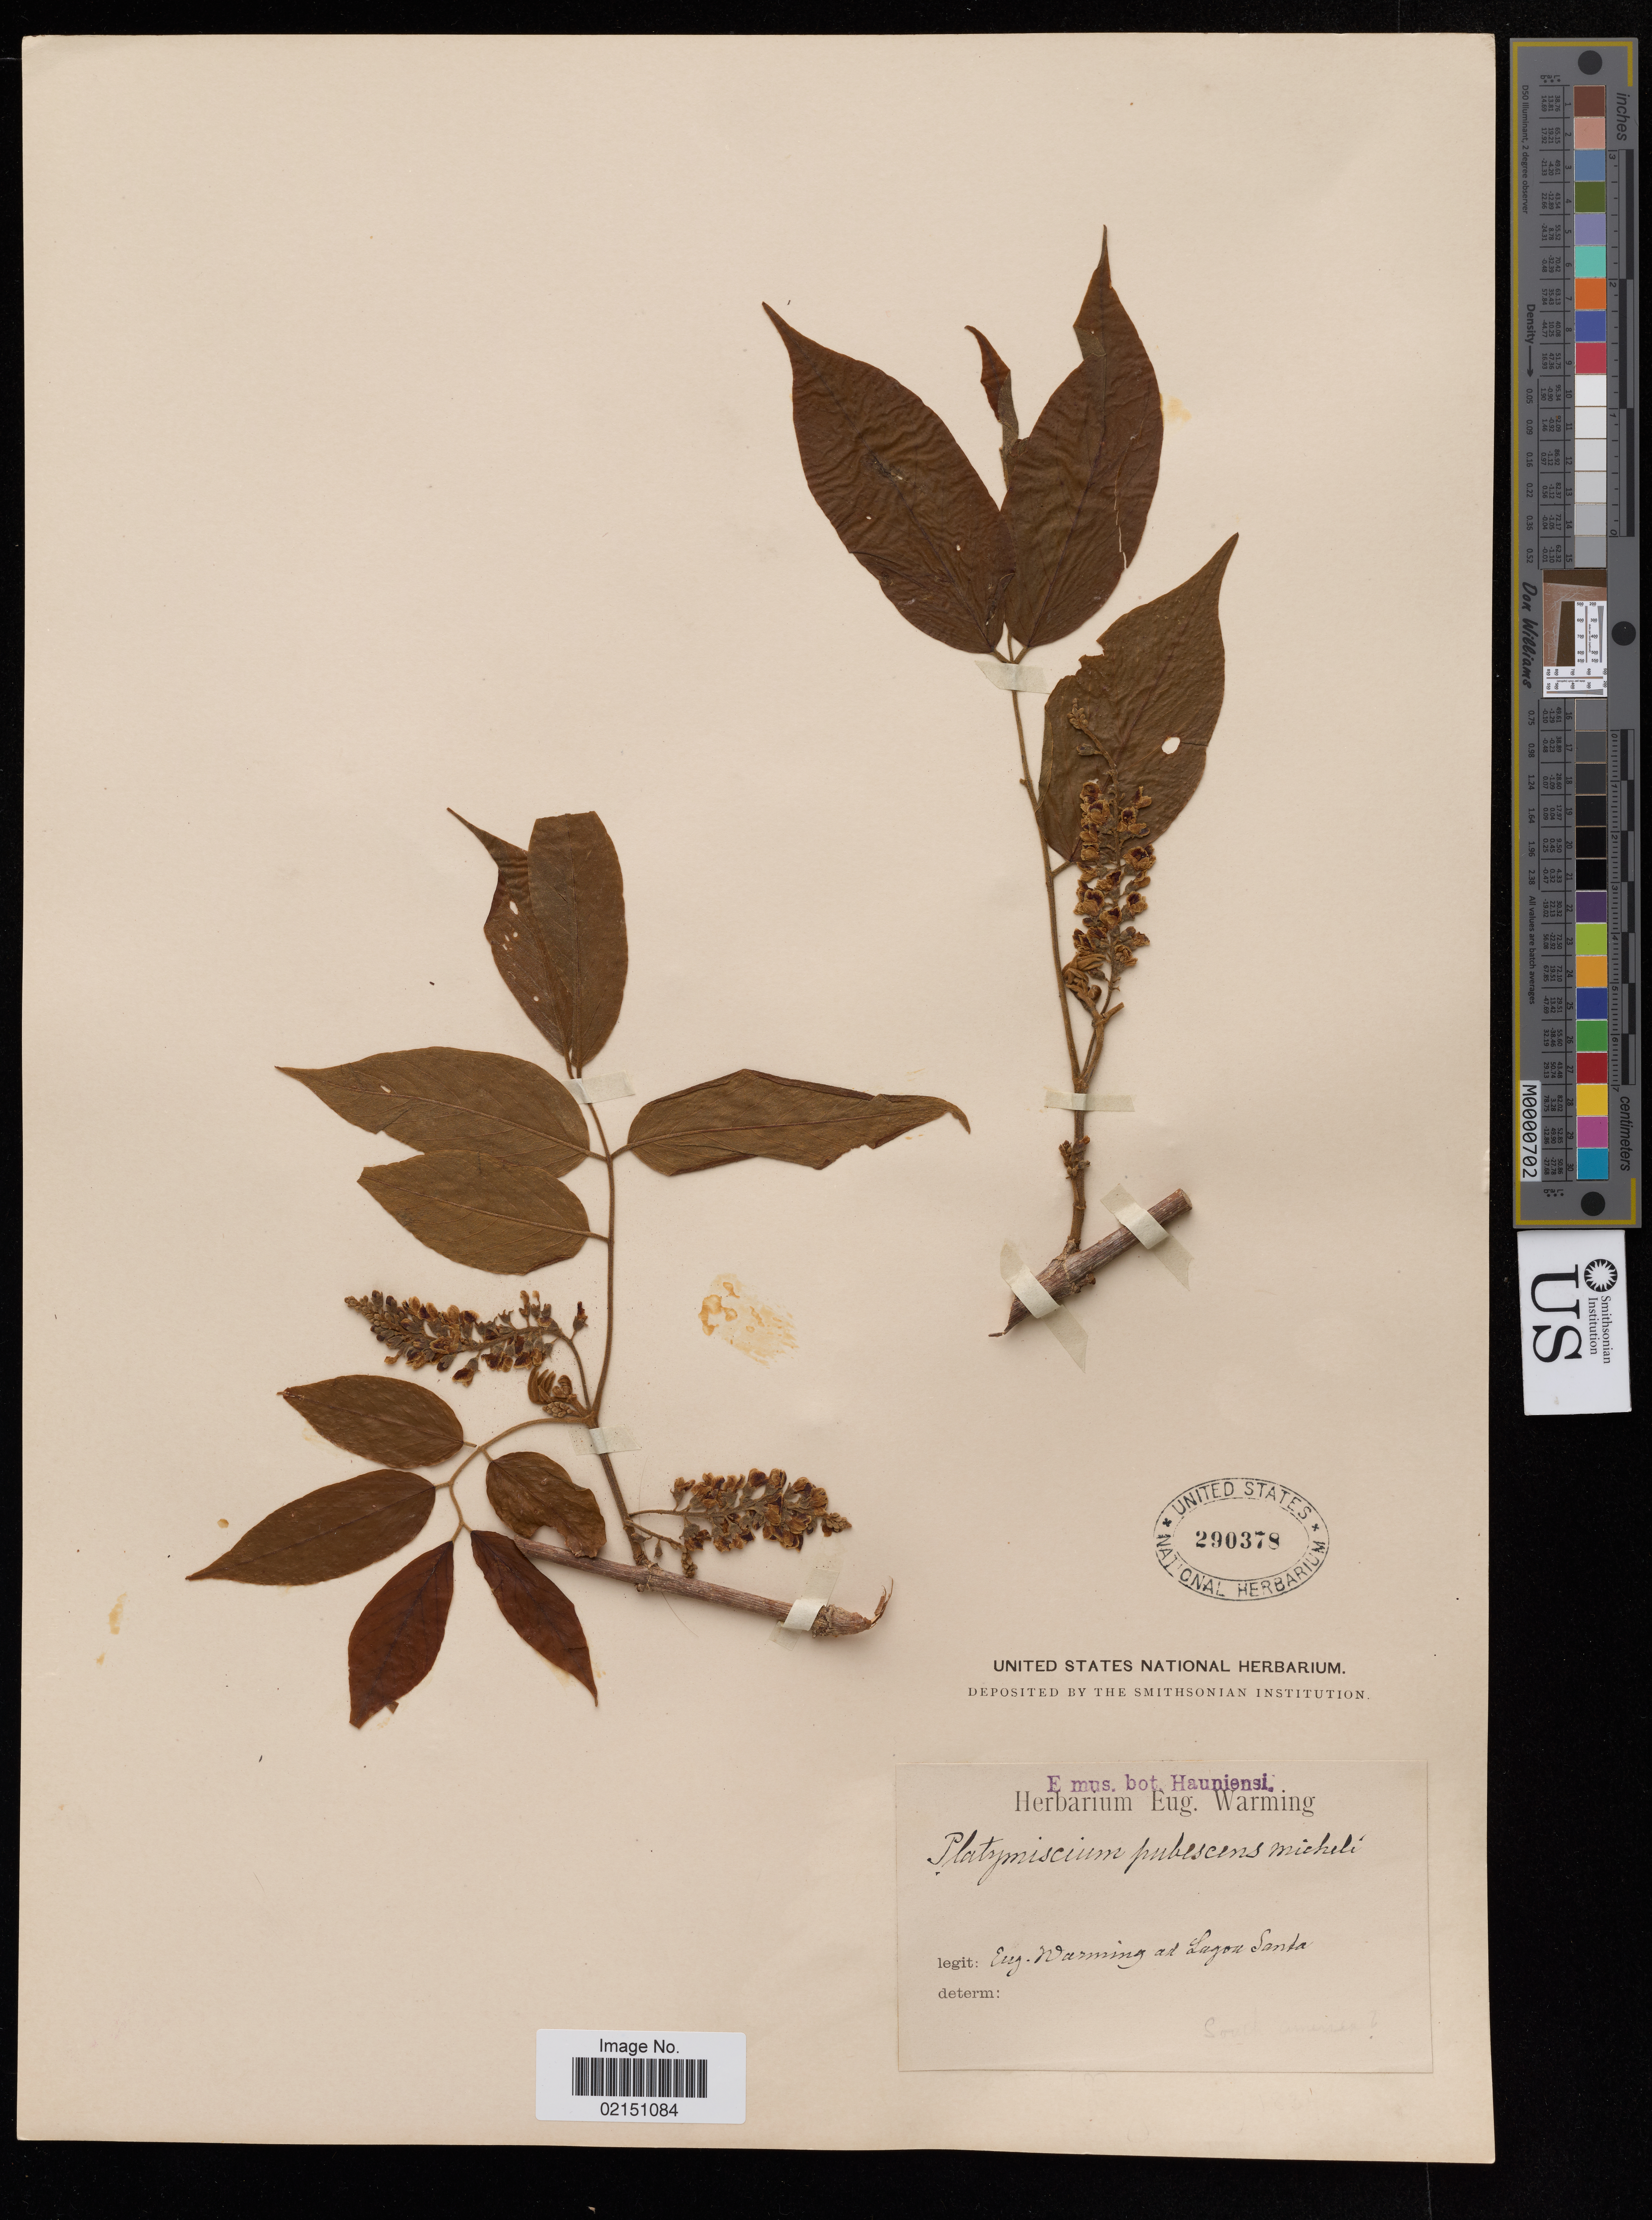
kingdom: Plantae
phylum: Tracheophyta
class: Magnoliopsida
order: Fabales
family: Fabaceae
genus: Platymiscium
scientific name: Platymiscium pubescens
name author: Micheli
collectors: E. Warming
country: Brazil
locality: Ad Lagoa Santa.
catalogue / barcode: US 290378